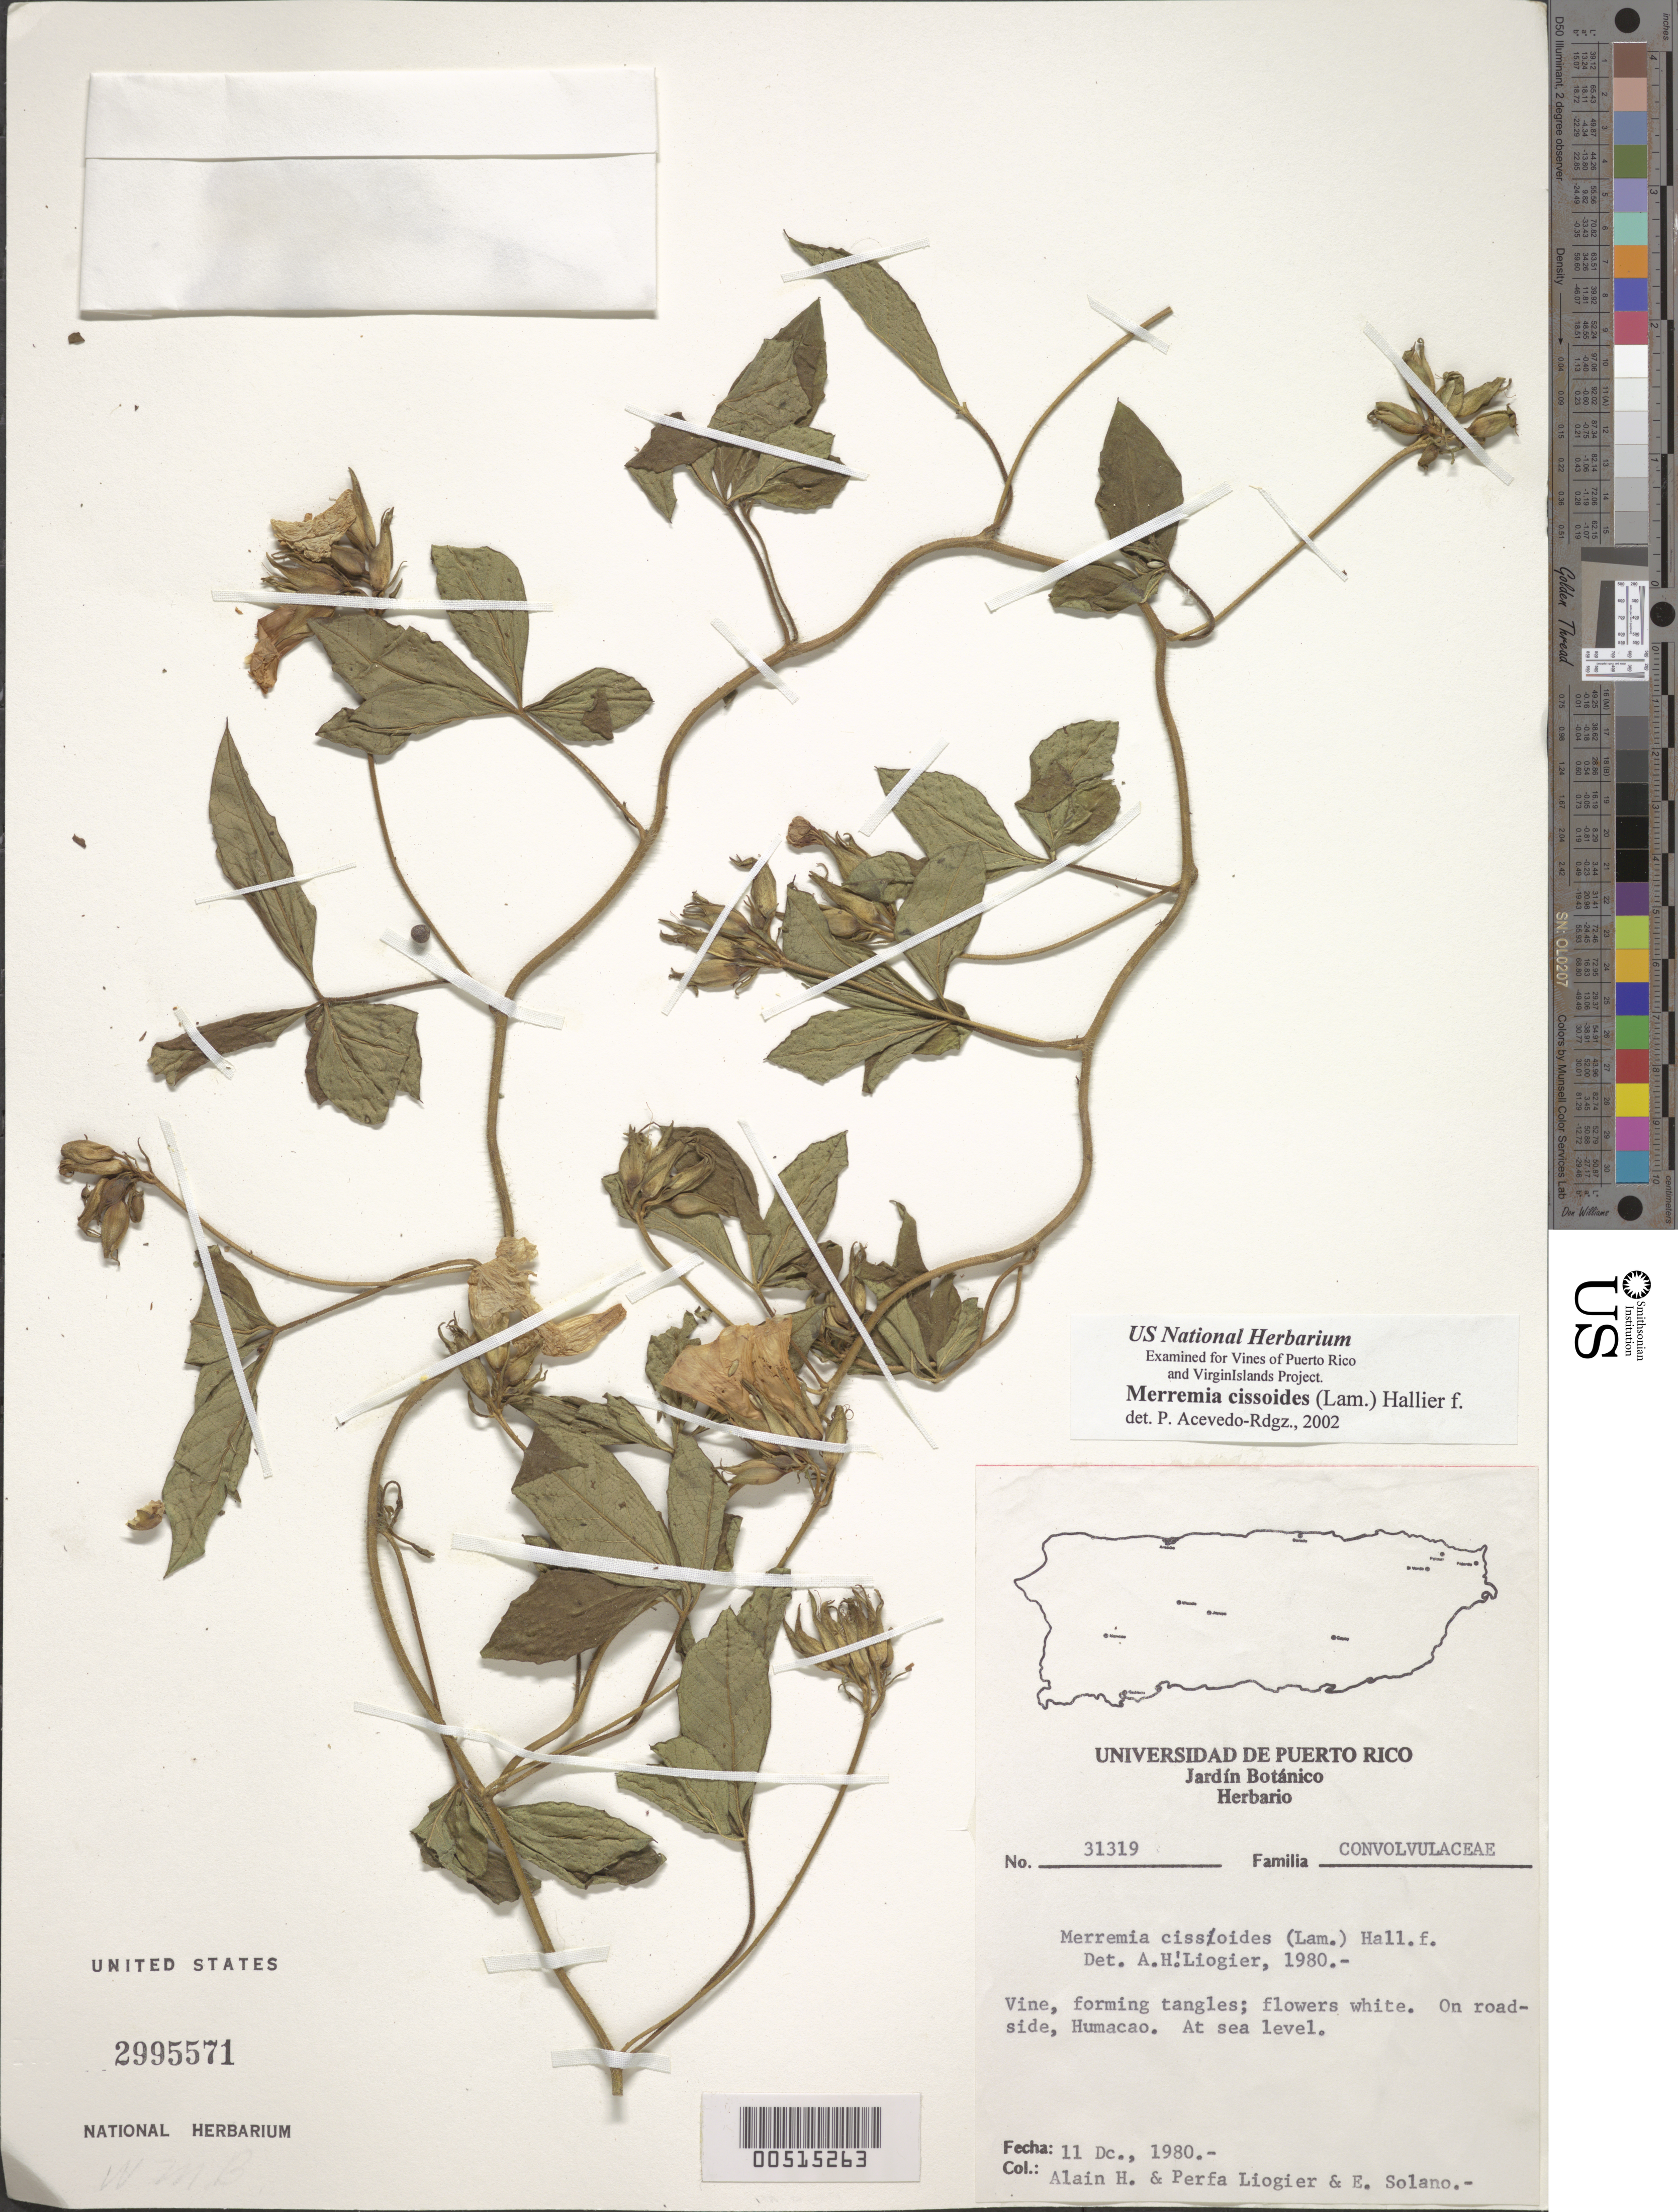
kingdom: Plantae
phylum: Tracheophyta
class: Magnoliopsida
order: Solanales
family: Convolvulaceae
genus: Distimake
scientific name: Distimake cissoides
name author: (Lam.) A. R. Simões & Staples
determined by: Strong, Mark T., (BOT), Smithsonian Institution - National Museum of Natural History (UNITED STATES)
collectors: A. H. Liogier, M. P. Liogier & E. Solano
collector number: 31319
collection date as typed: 11 Dec 1980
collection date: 1980-12-11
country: Puerto Rico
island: Greater Antilles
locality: Humacao. On roadside.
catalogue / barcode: US 2995571